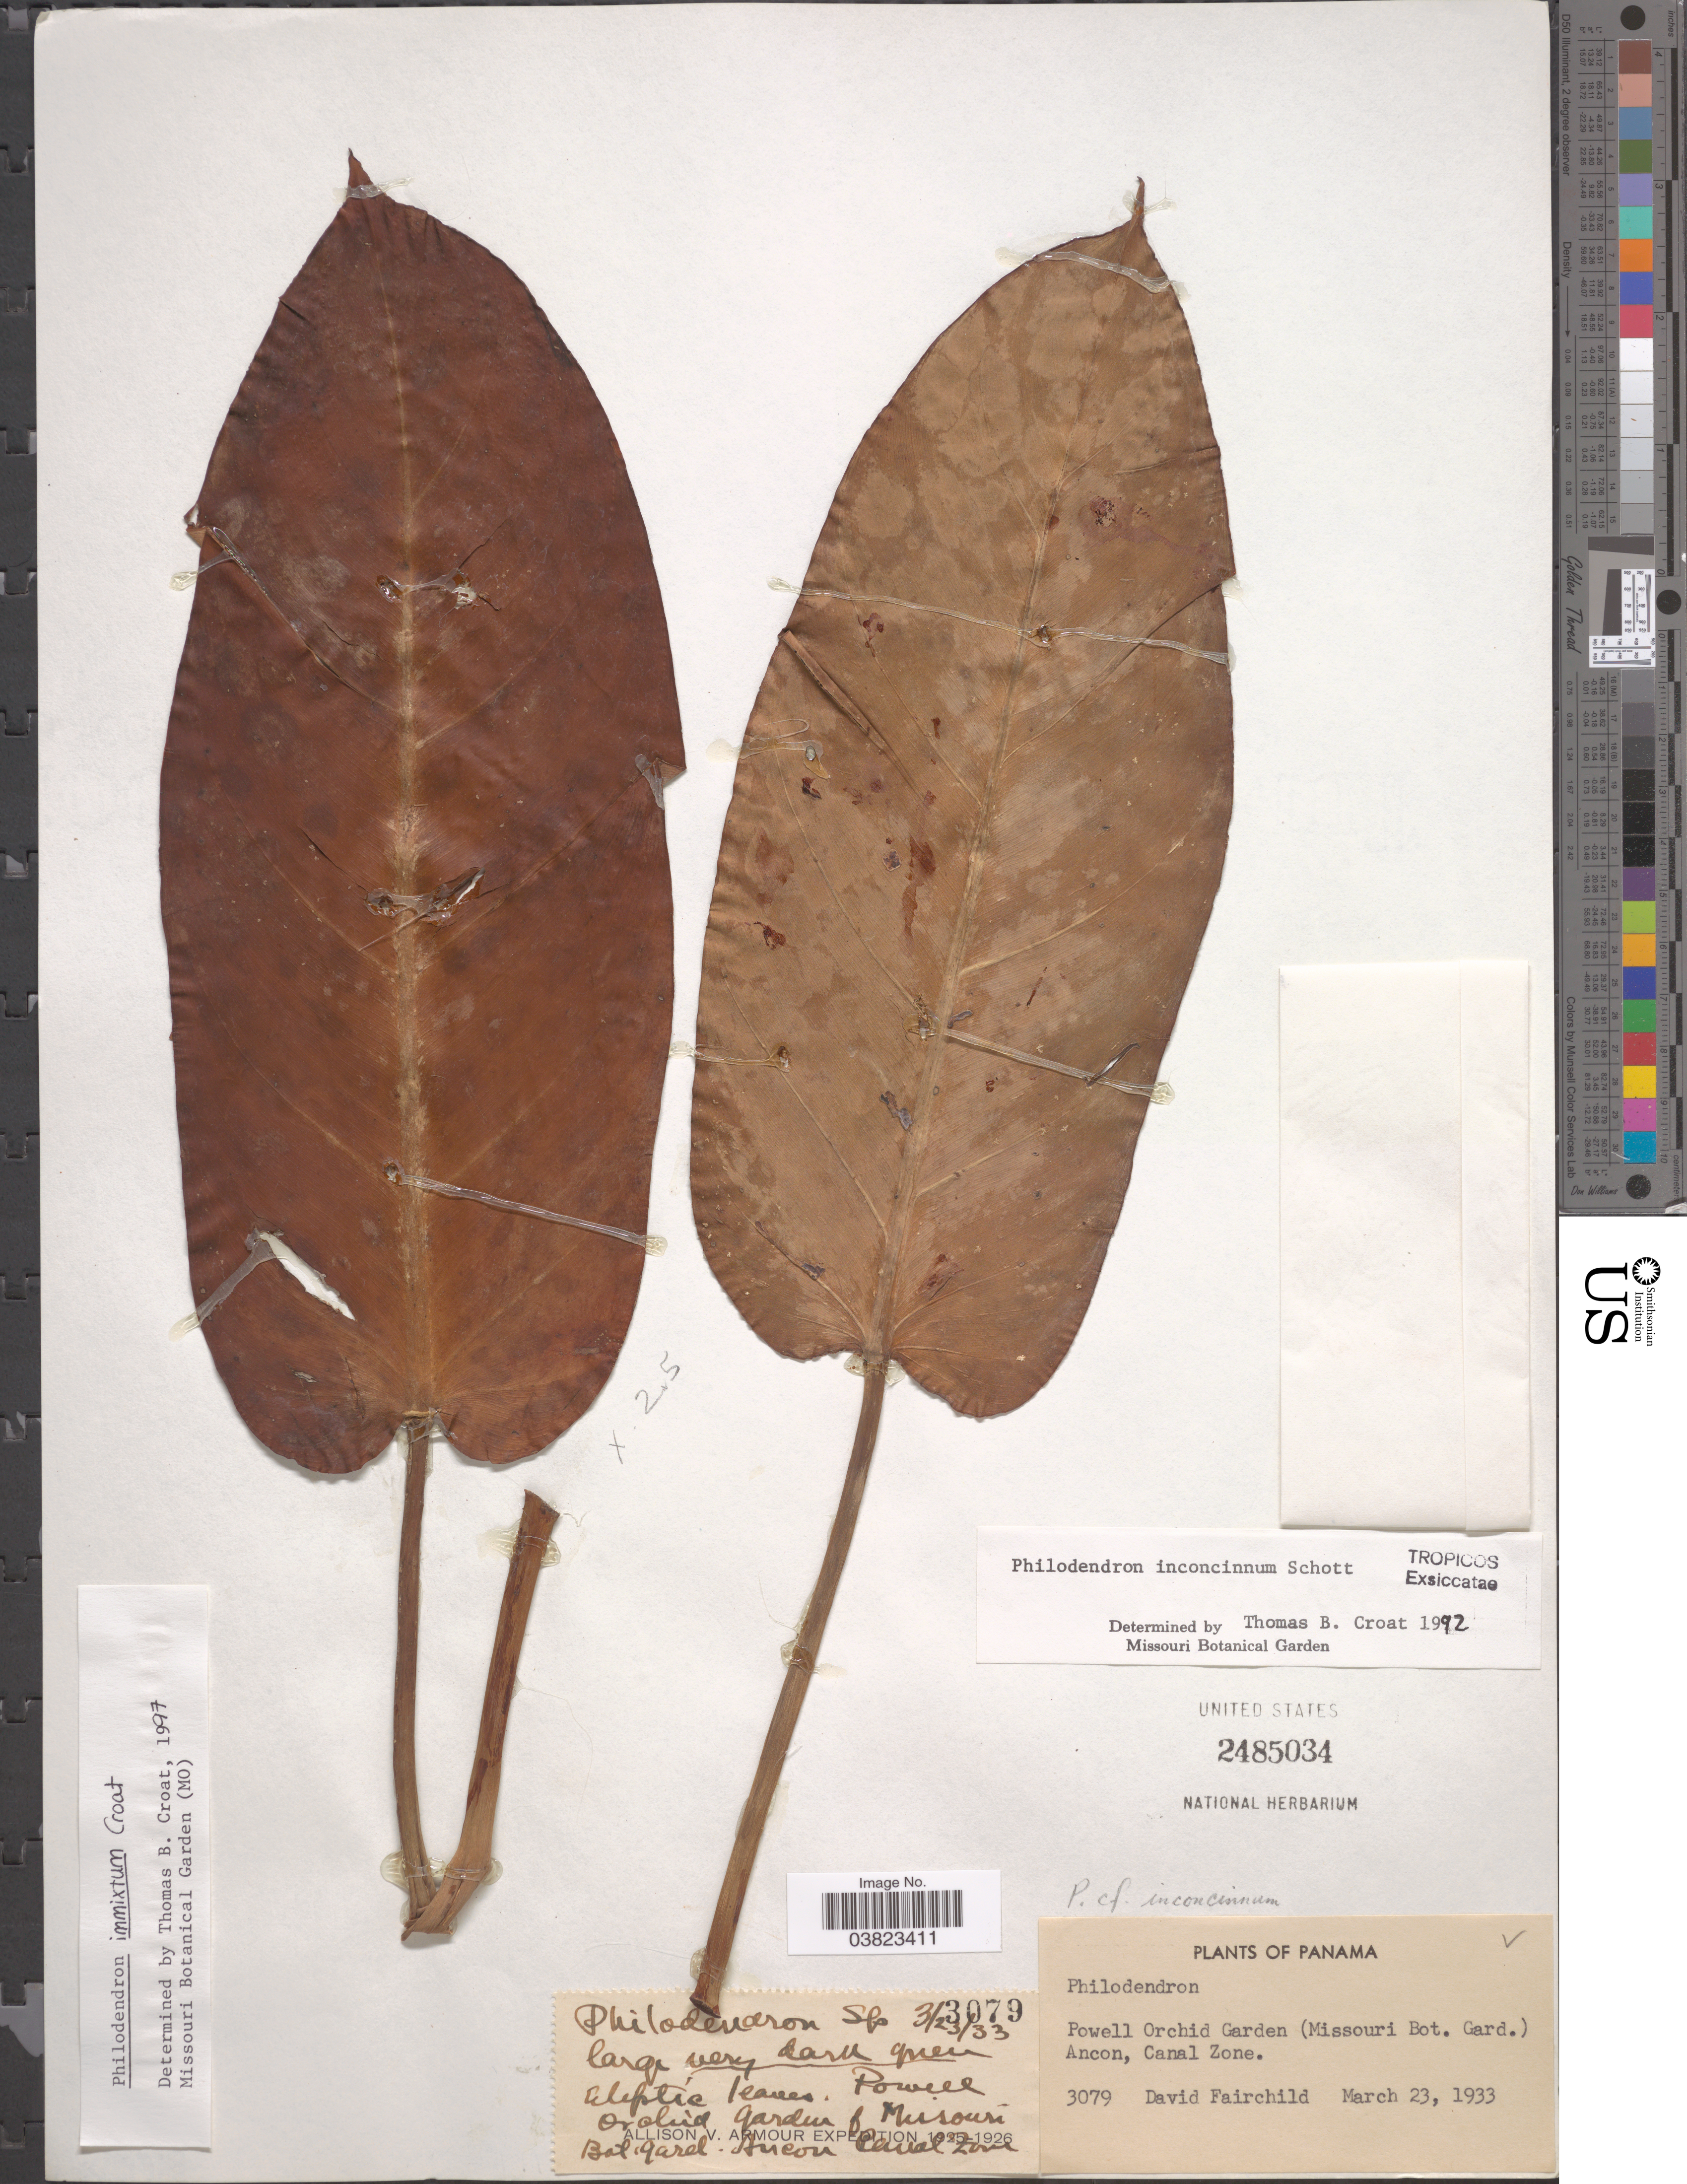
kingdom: Plantae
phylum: Tracheophyta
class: Liliopsida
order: Alismatales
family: Araceae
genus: Philodendron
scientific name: Philodendron immixtum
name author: Croat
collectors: D. Fairchild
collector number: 3079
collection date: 1933-03-23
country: Panama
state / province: Colón / Panamá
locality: Powell Orchid Garden (Missouri Bot. Gard.) Ancon, Canal Zone.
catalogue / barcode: US 2485034